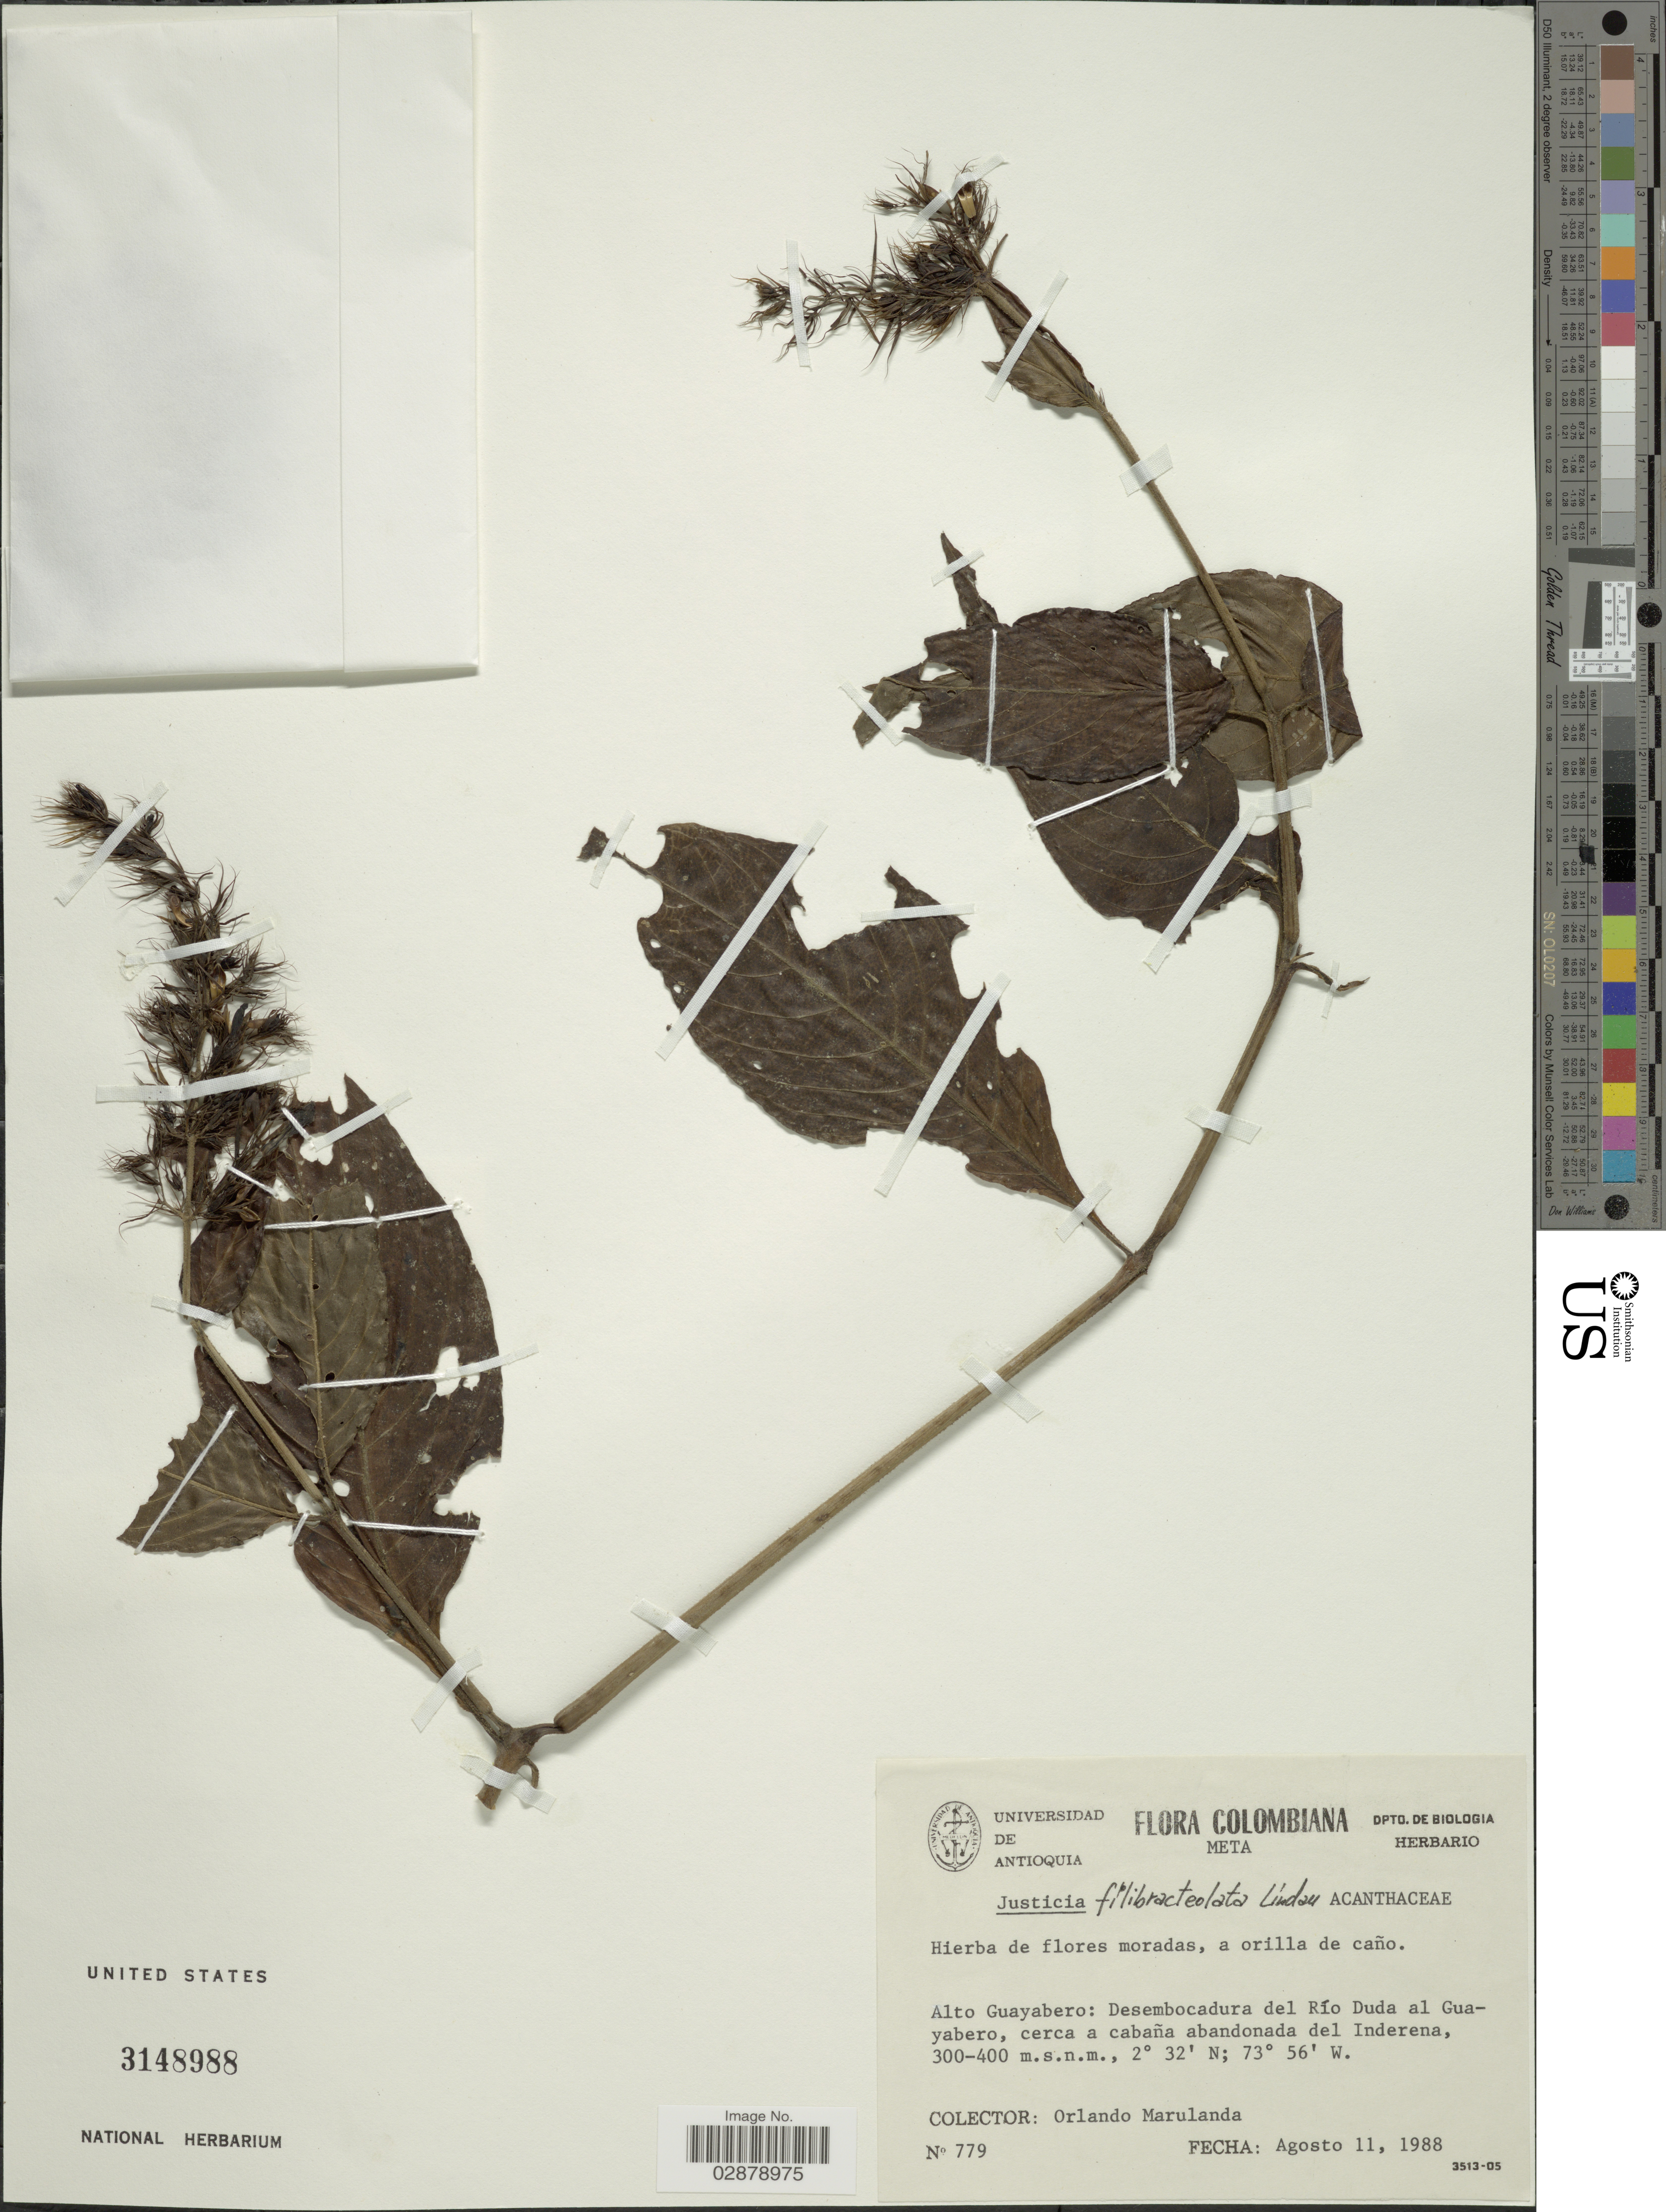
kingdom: Plantae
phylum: Tracheophyta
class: Magnoliopsida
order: Lamiales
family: Acanthaceae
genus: Justicia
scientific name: Justicia filibracteolata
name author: Lindau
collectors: O. Marulanda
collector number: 779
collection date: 1988-08-11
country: Colombia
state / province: Meta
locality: Alto Guayabero: Desembocadura del Río Duda al Guayabero, cerca a cabaña abandonada del Inderena.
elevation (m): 300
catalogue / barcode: US 3148988